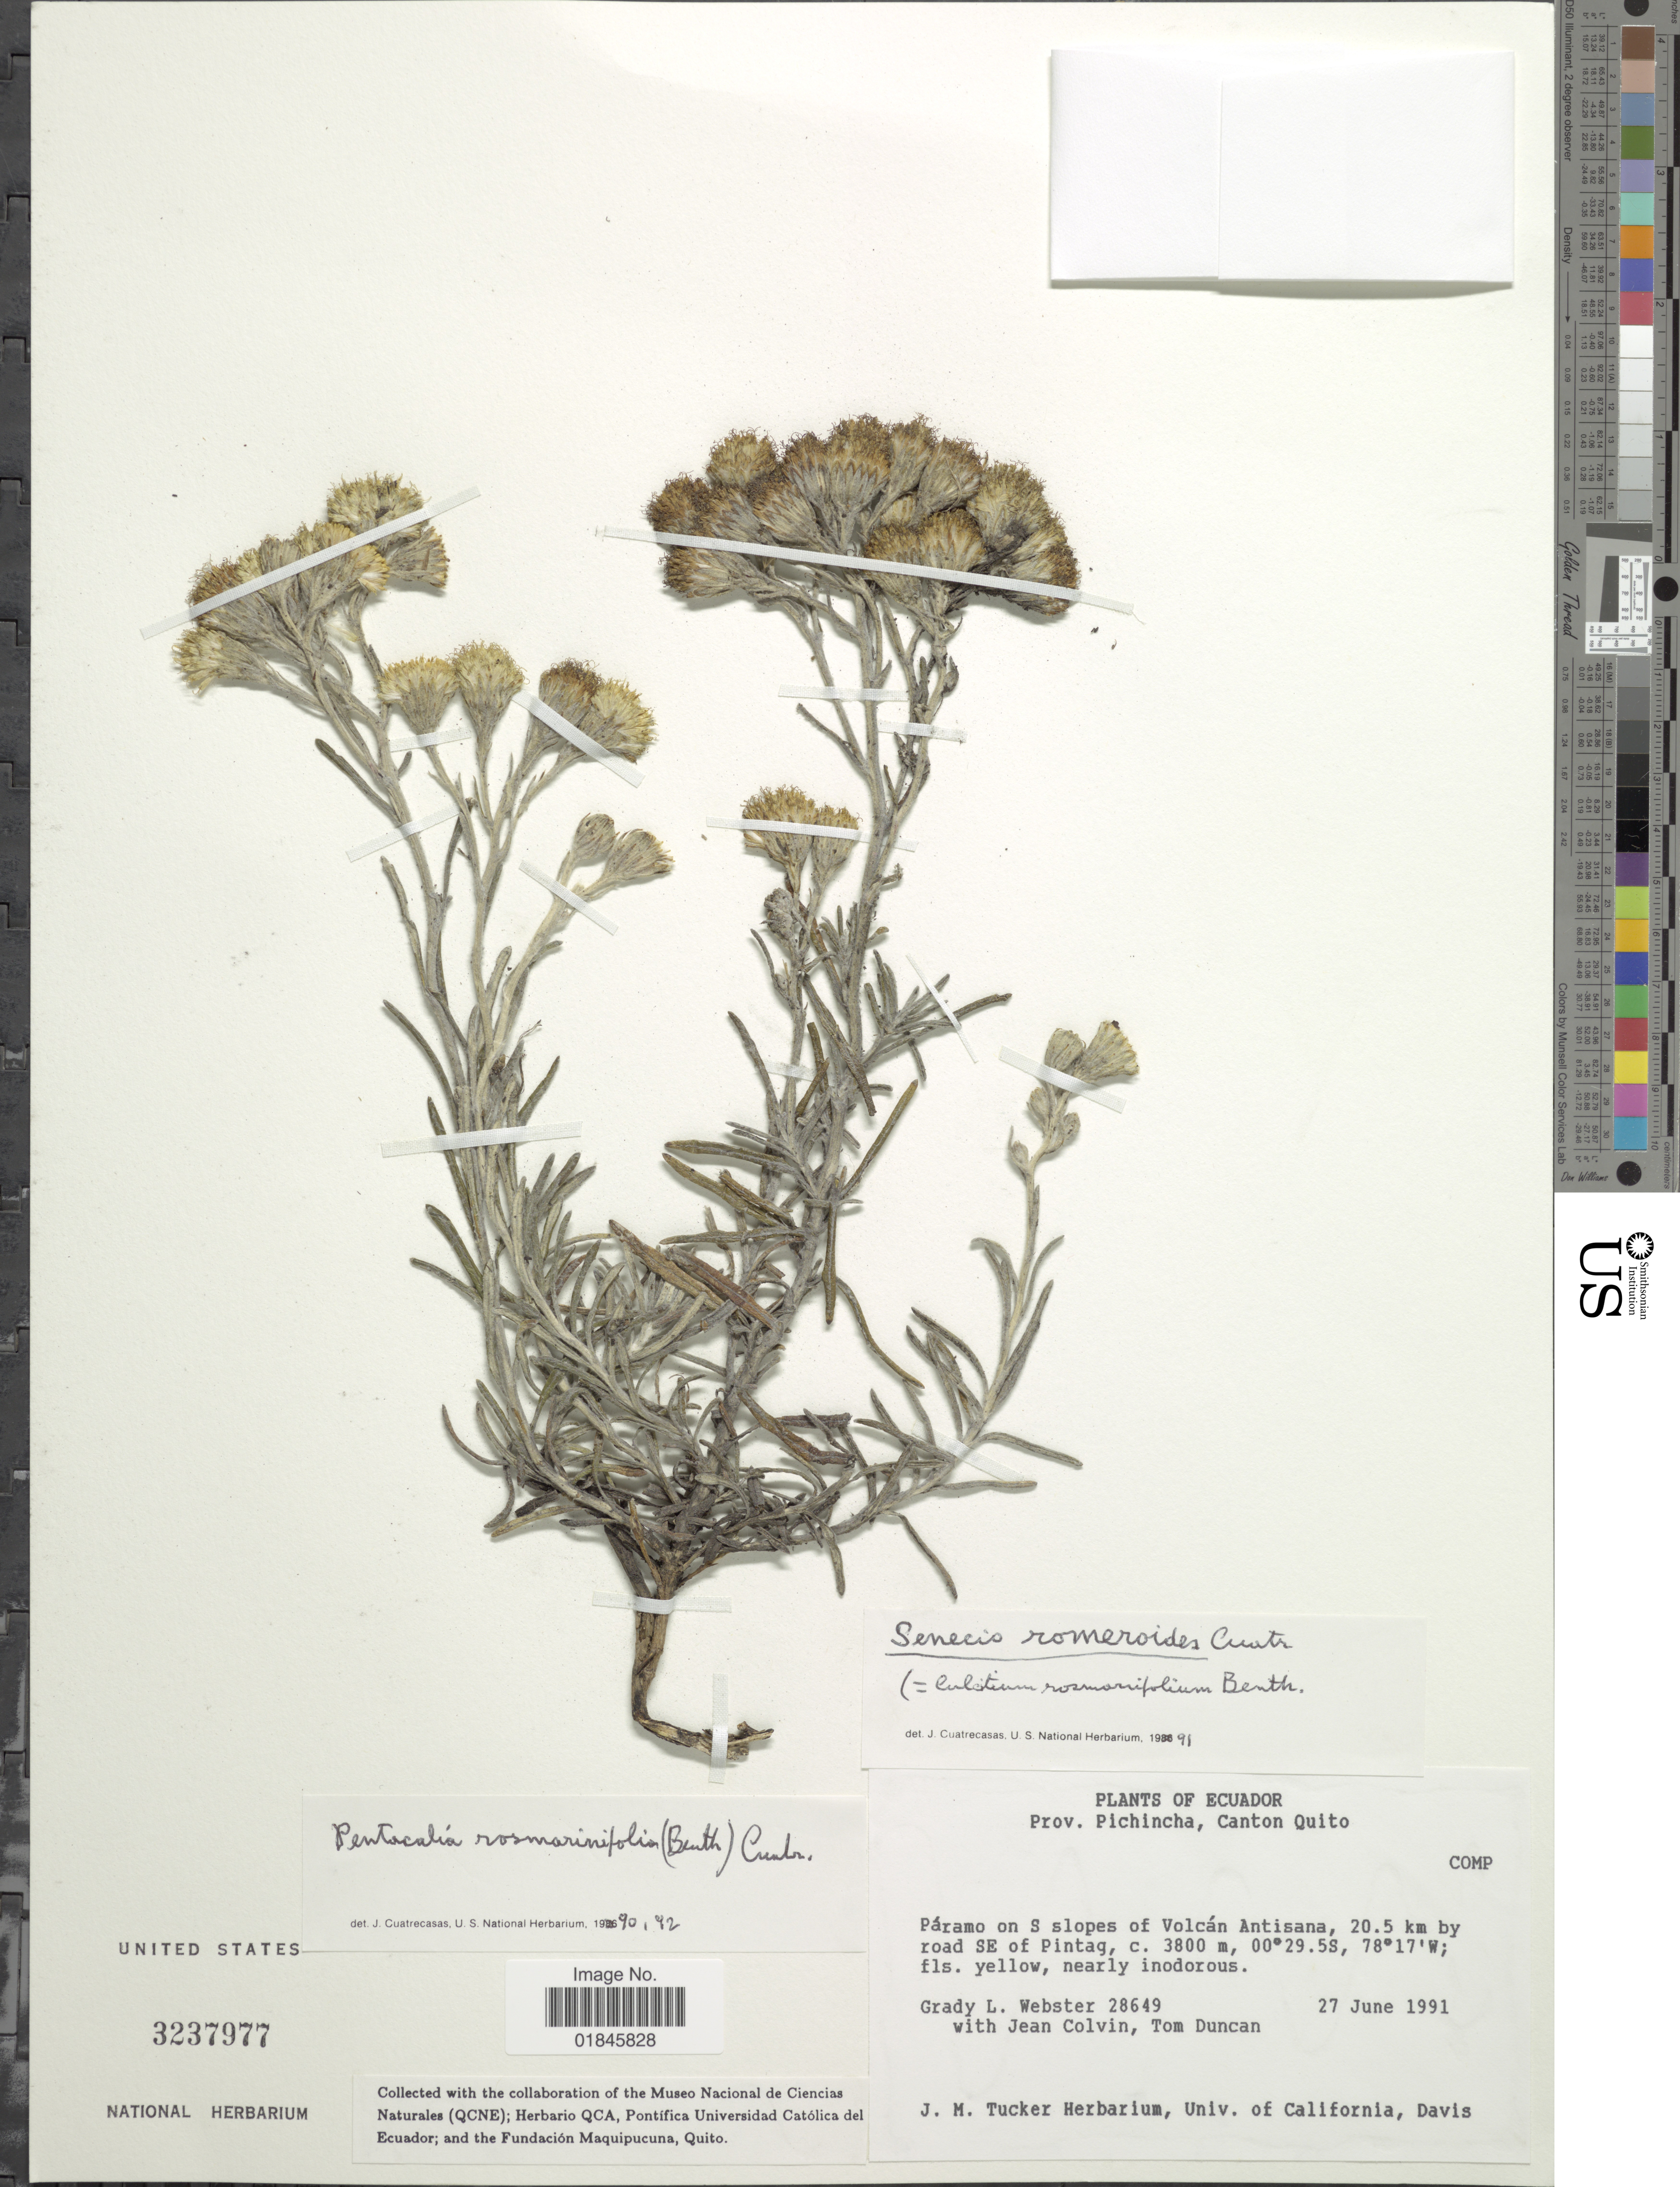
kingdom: Plantae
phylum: Tracheophyta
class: Magnoliopsida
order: Asterales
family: Asteraceae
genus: Pentacalia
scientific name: Pentacalia ruiteranii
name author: (Cuatrec.) Cuatrec.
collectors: G. L. Webster, J. Colvin & T. Duncan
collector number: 28649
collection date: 1991-06-27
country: Ecuador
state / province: Pichincha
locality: Prov. Pichincha, Canton Quito. Páramo on S slopes of Volcán Antisana, 20.5 km by road SE of Pintag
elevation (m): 3800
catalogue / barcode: US 3237977